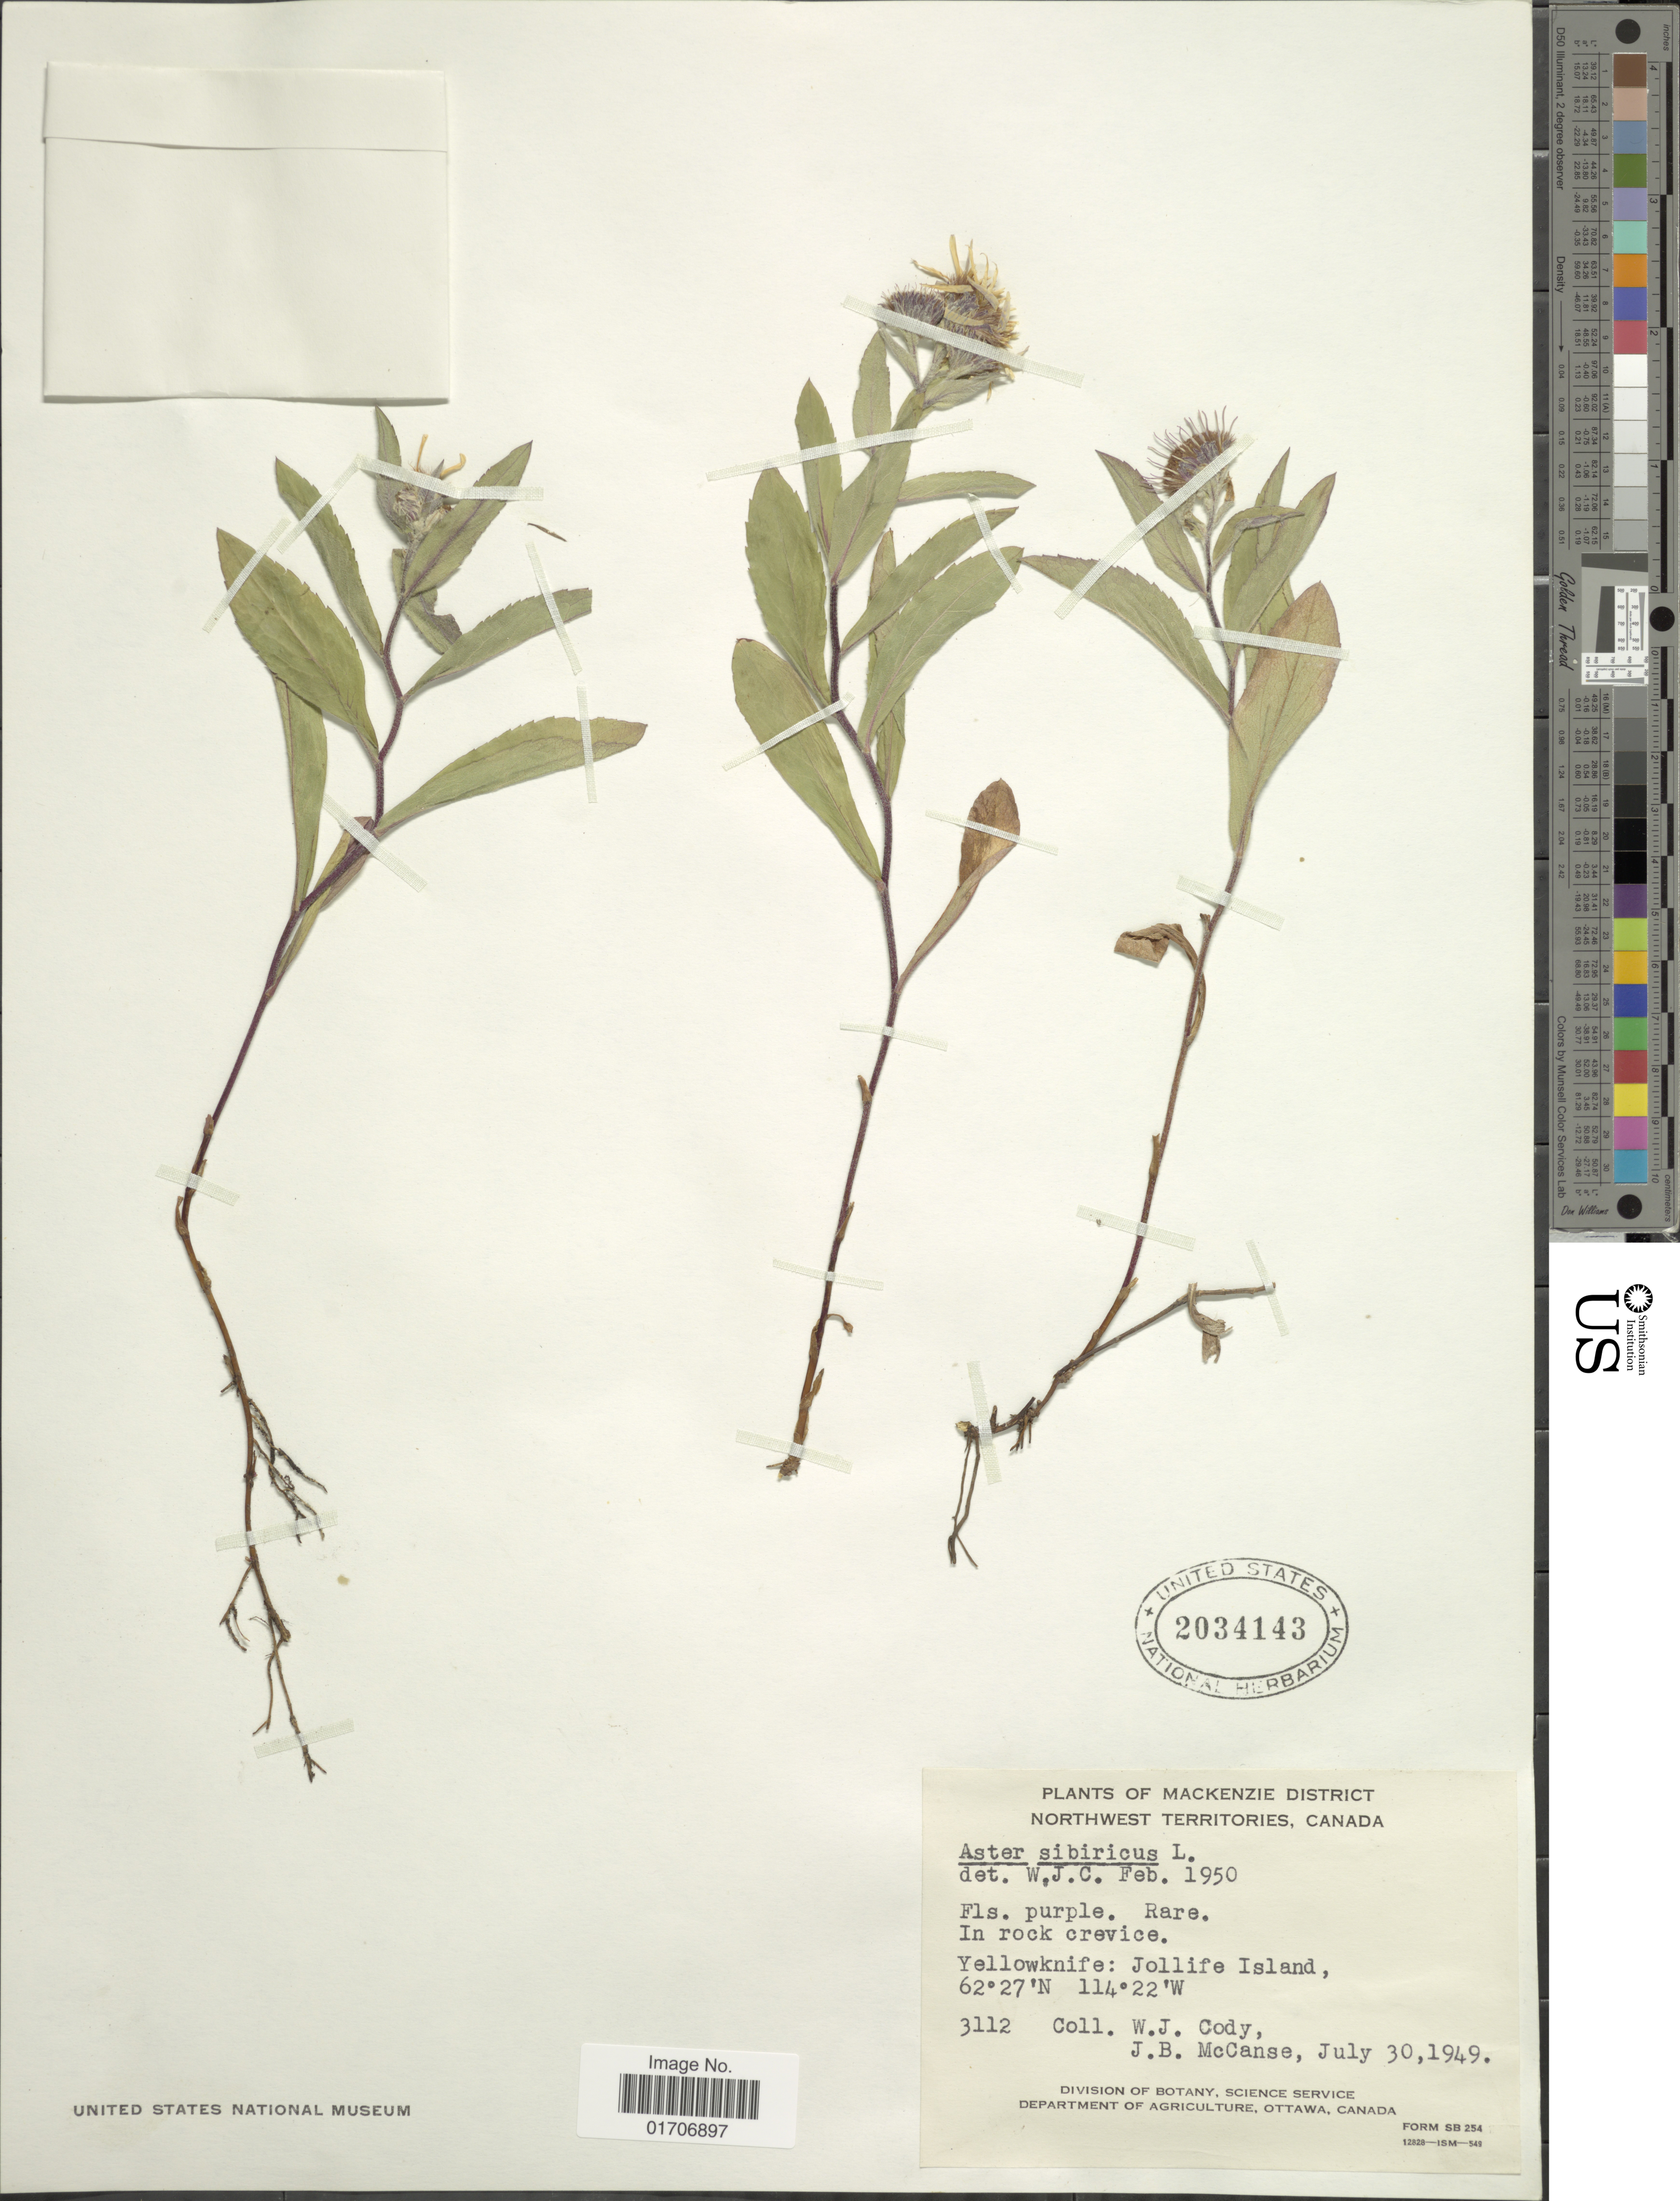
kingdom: Plantae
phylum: Tracheophyta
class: Magnoliopsida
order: Asterales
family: Asteraceae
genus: Eurybia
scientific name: Eurybia sibirica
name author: (L.) G.L. Nesom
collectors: W. Cody & J. McCanse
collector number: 3112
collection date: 1949-07-30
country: Canada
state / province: Northwest Territories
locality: Mackenzie District. Northwest Territories, Canada. Yellowknife: Jollife Island.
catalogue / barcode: US 2034143